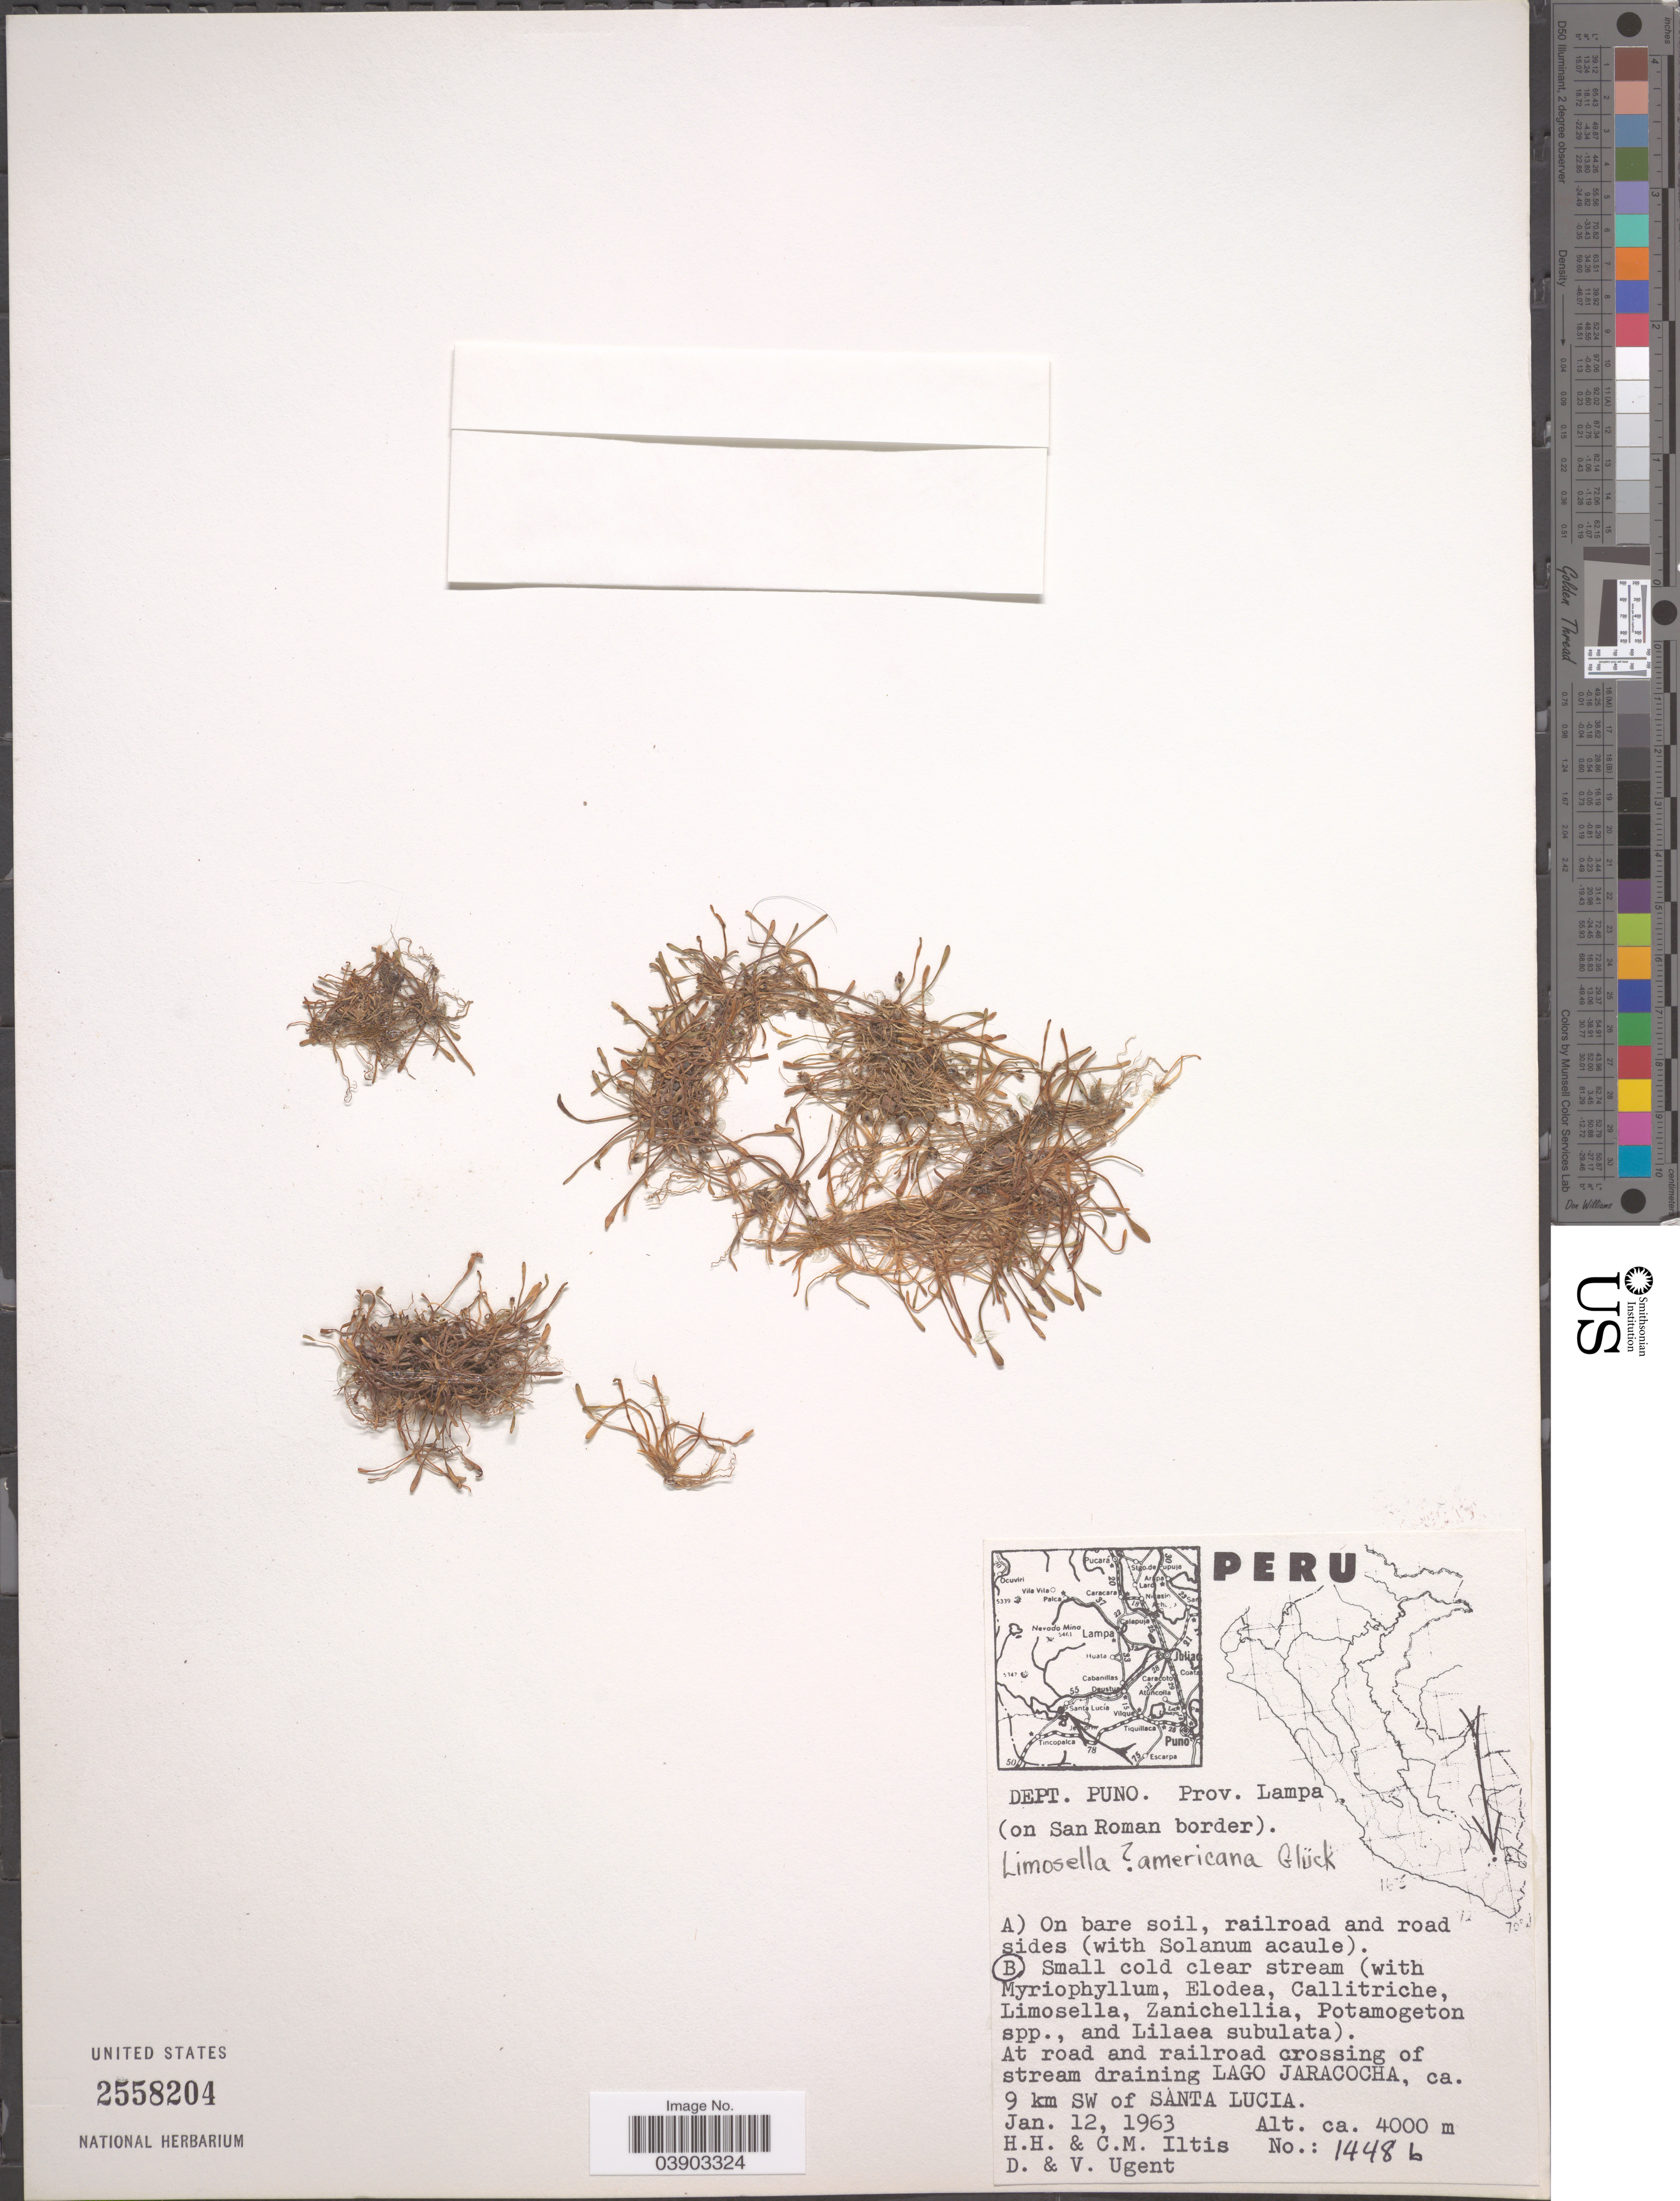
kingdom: Plantae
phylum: Tracheophyta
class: Magnoliopsida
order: Lamiales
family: Scrophulariaceae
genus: Limosella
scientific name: Limosella aquatica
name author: L.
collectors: H. H. Iltis, C. M Iltis, D. Ugent & V. Ugent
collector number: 1448b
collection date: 1963-01-12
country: Peru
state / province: Puno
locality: Dept. Puno. Prov. Lampa (on San Roman border). At road and railroad crossing of stream draining Lago Jaracocha, ca. 9 km SW of Santa Lucia.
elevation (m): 4000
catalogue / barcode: US 2558204